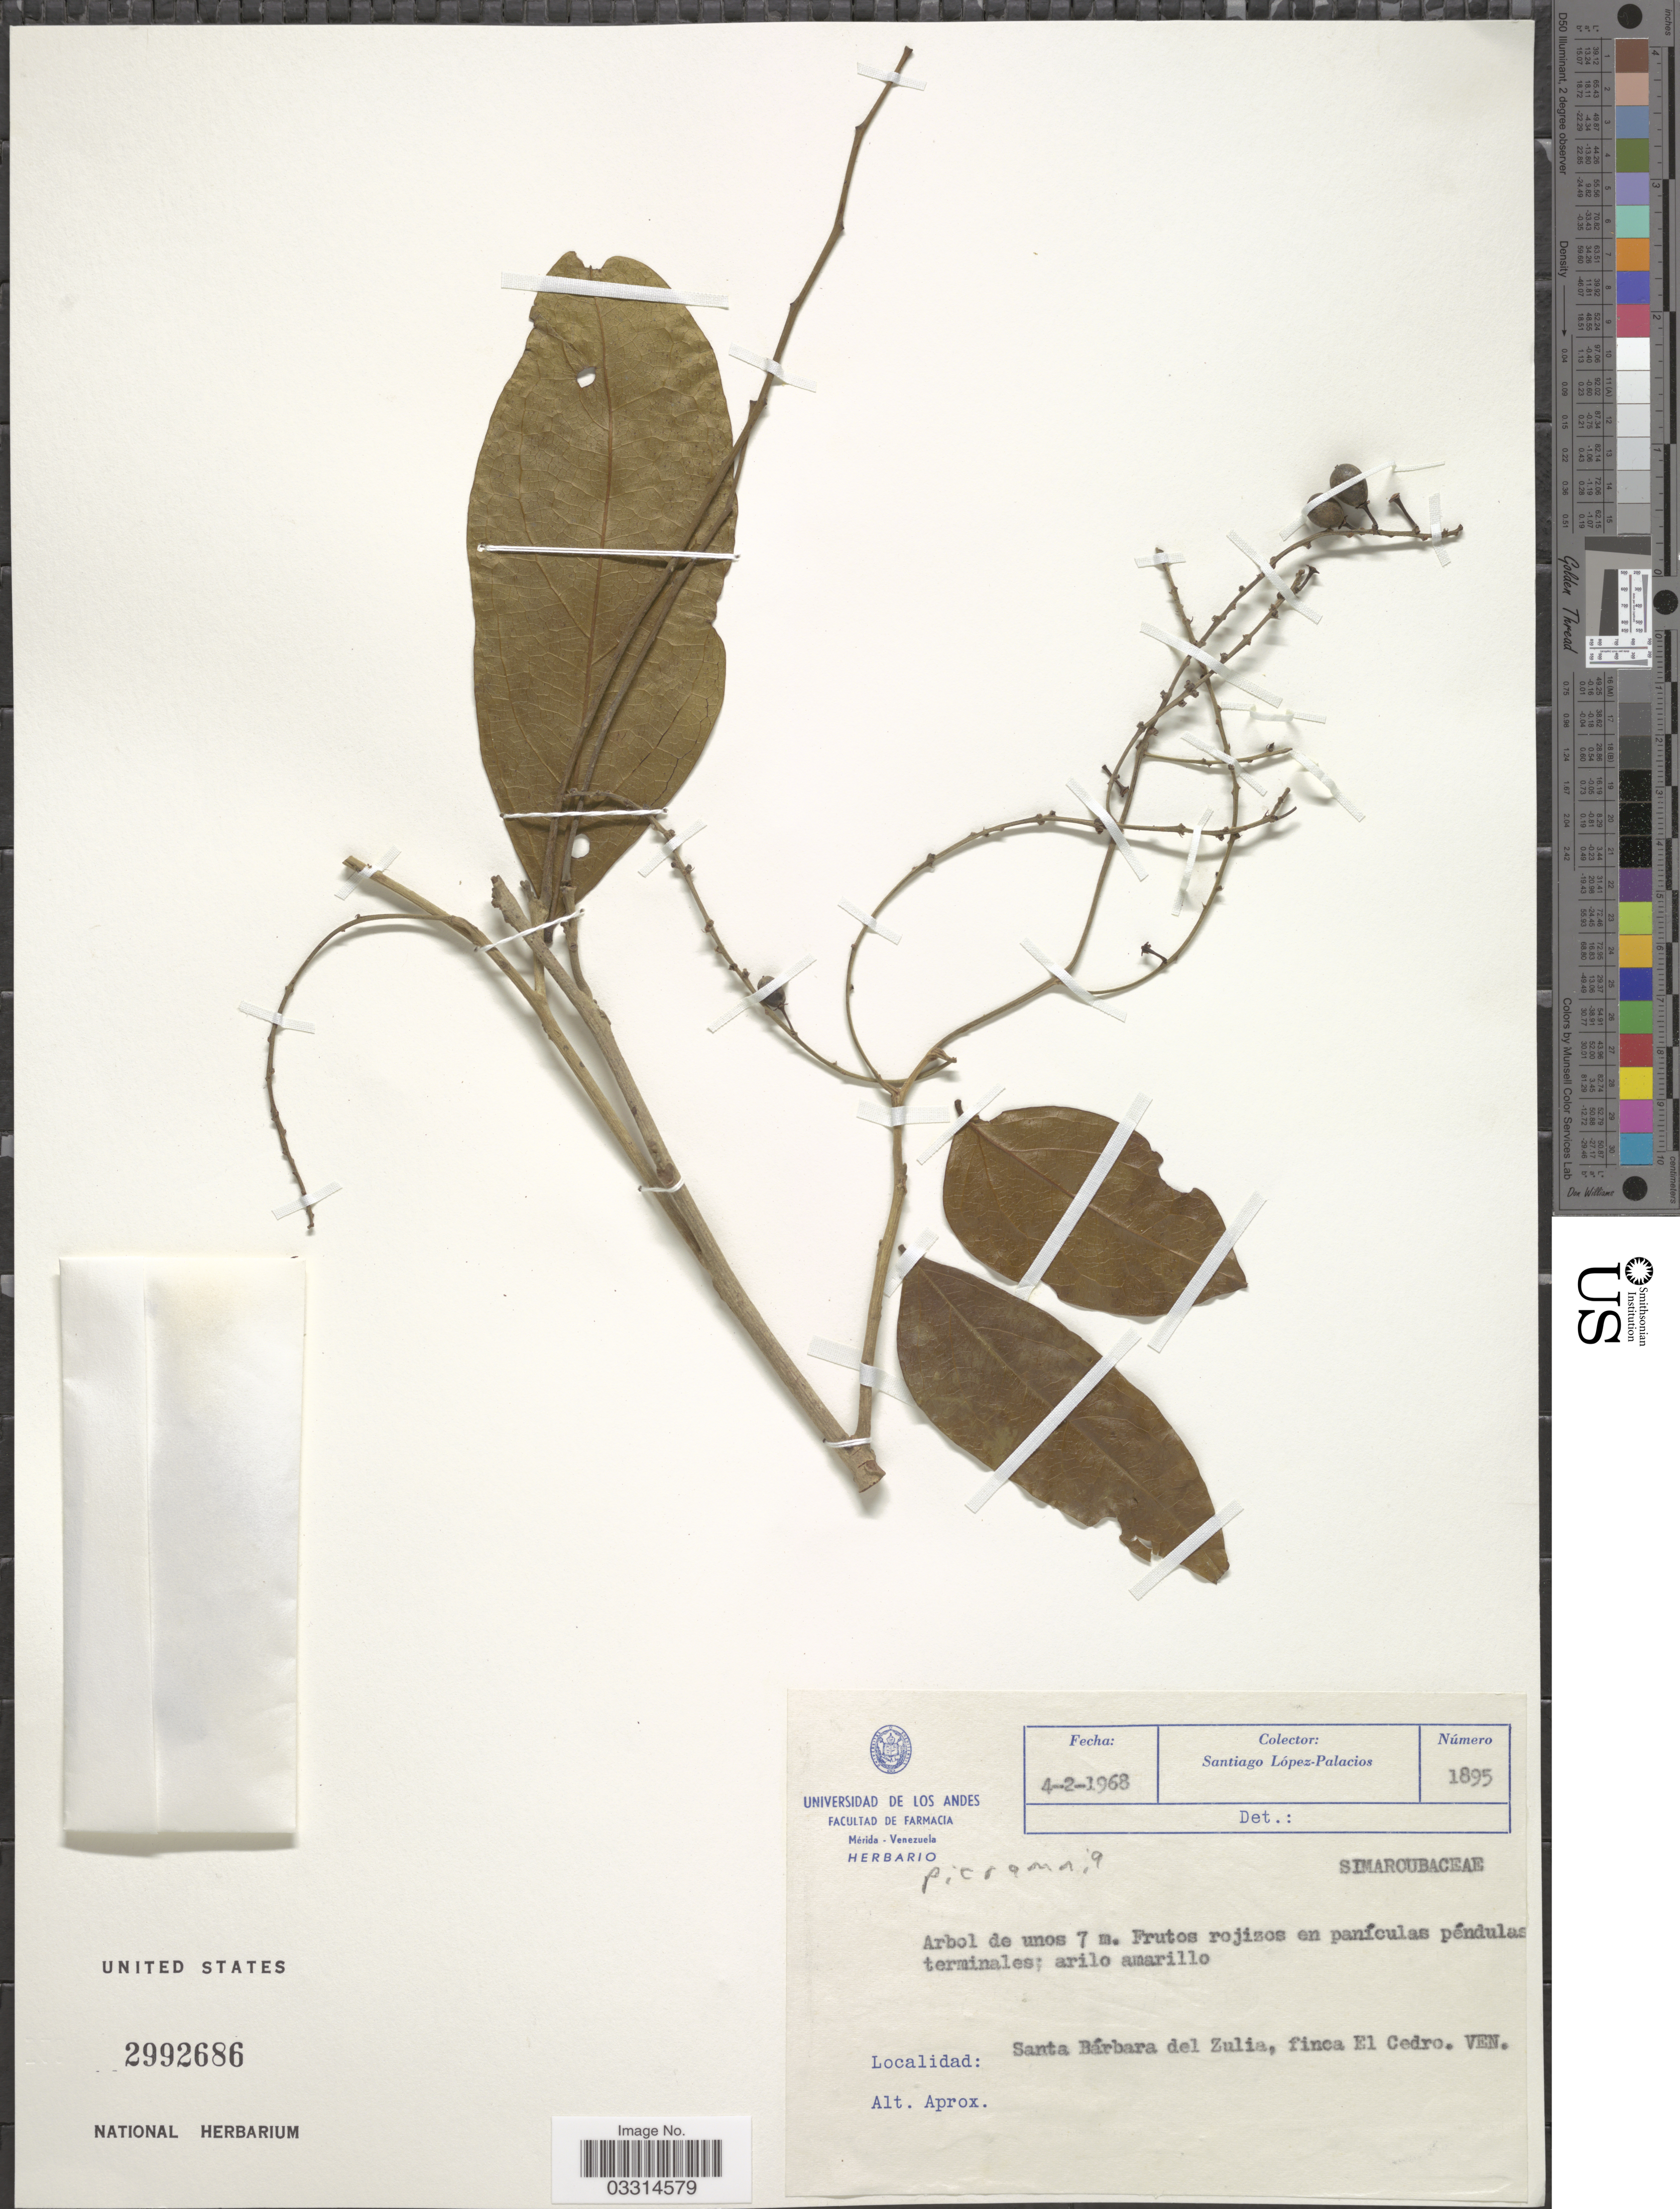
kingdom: Plantae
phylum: Tracheophyta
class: Magnoliopsida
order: Picramniales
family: Picramniaceae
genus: Picramnia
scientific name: Picramnia sp.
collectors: S. López-Palacios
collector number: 1895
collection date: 1968-02-04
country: Venezuela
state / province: Zulia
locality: Santa Bárbara del Zulia, finca El Cedro.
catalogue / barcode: US 2992686